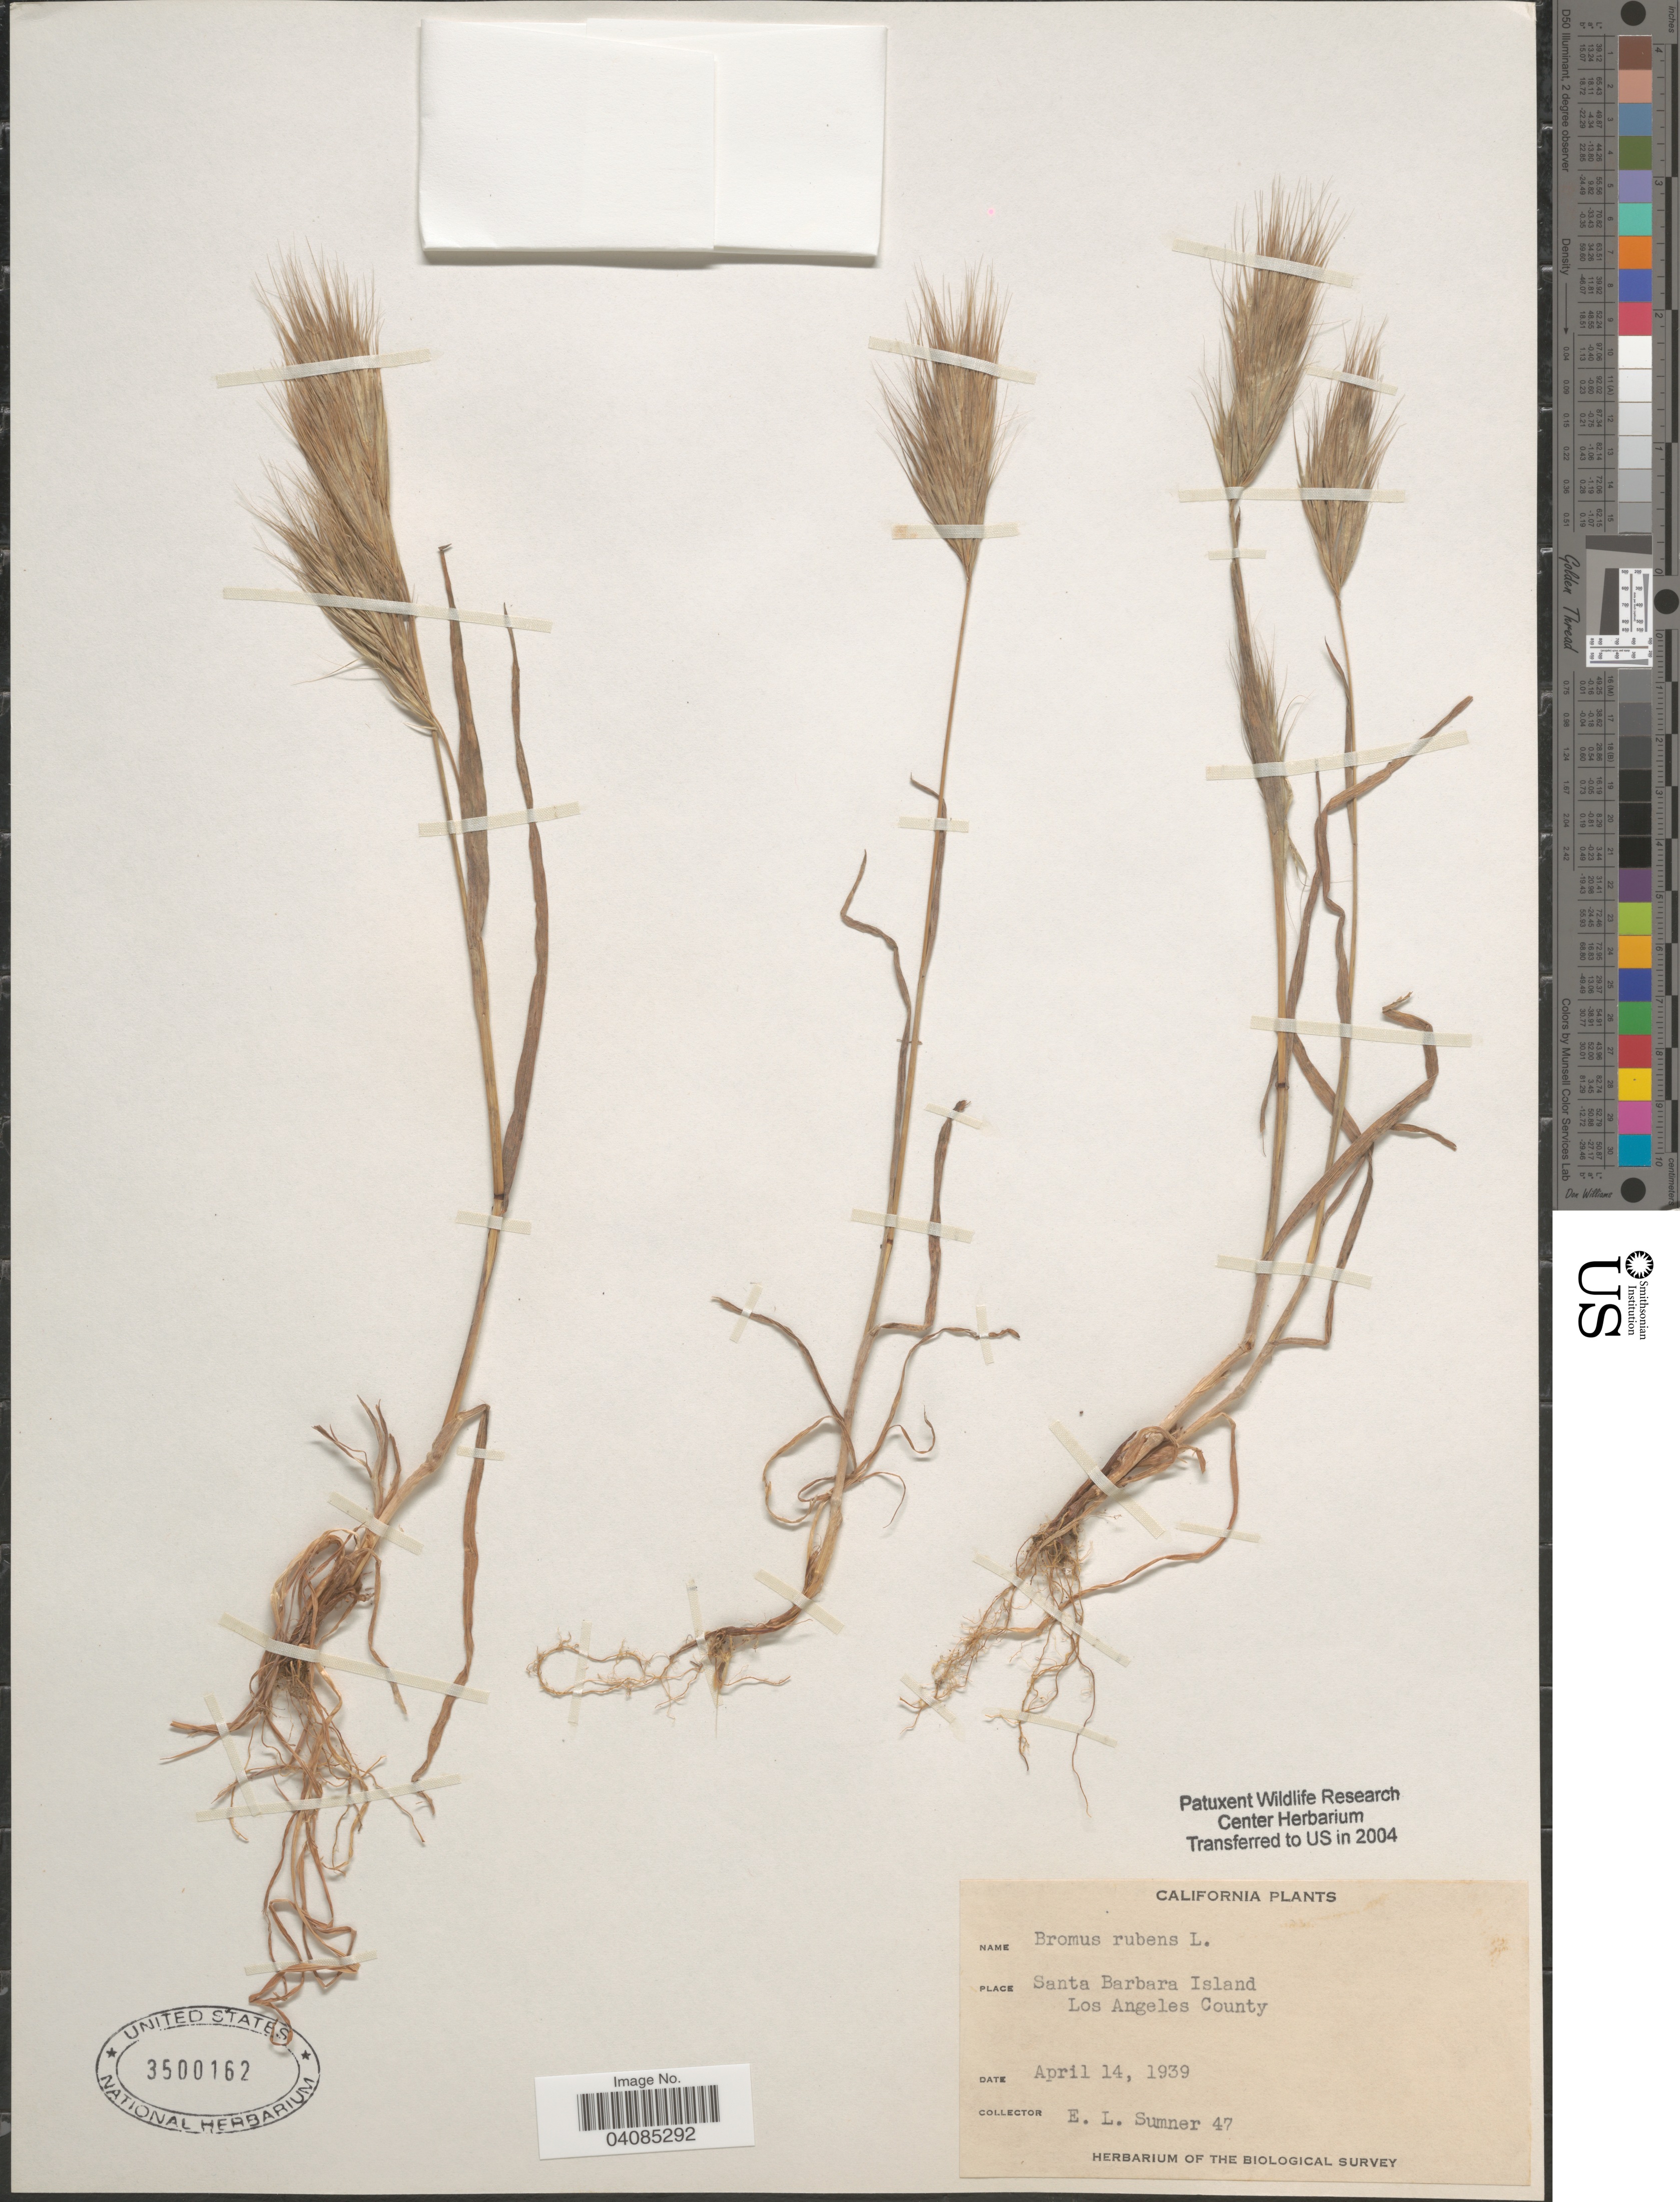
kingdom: Plantae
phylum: Tracheophyta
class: Liliopsida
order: Poales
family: Poaceae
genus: Bromus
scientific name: Bromus rubens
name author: L.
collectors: E. Sumner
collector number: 47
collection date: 1939-04-14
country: United States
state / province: California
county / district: Los Angeles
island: Santa Barbara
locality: Santa Barbara Island. Los Angeles County. The Biological Survey.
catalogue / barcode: US 3500162